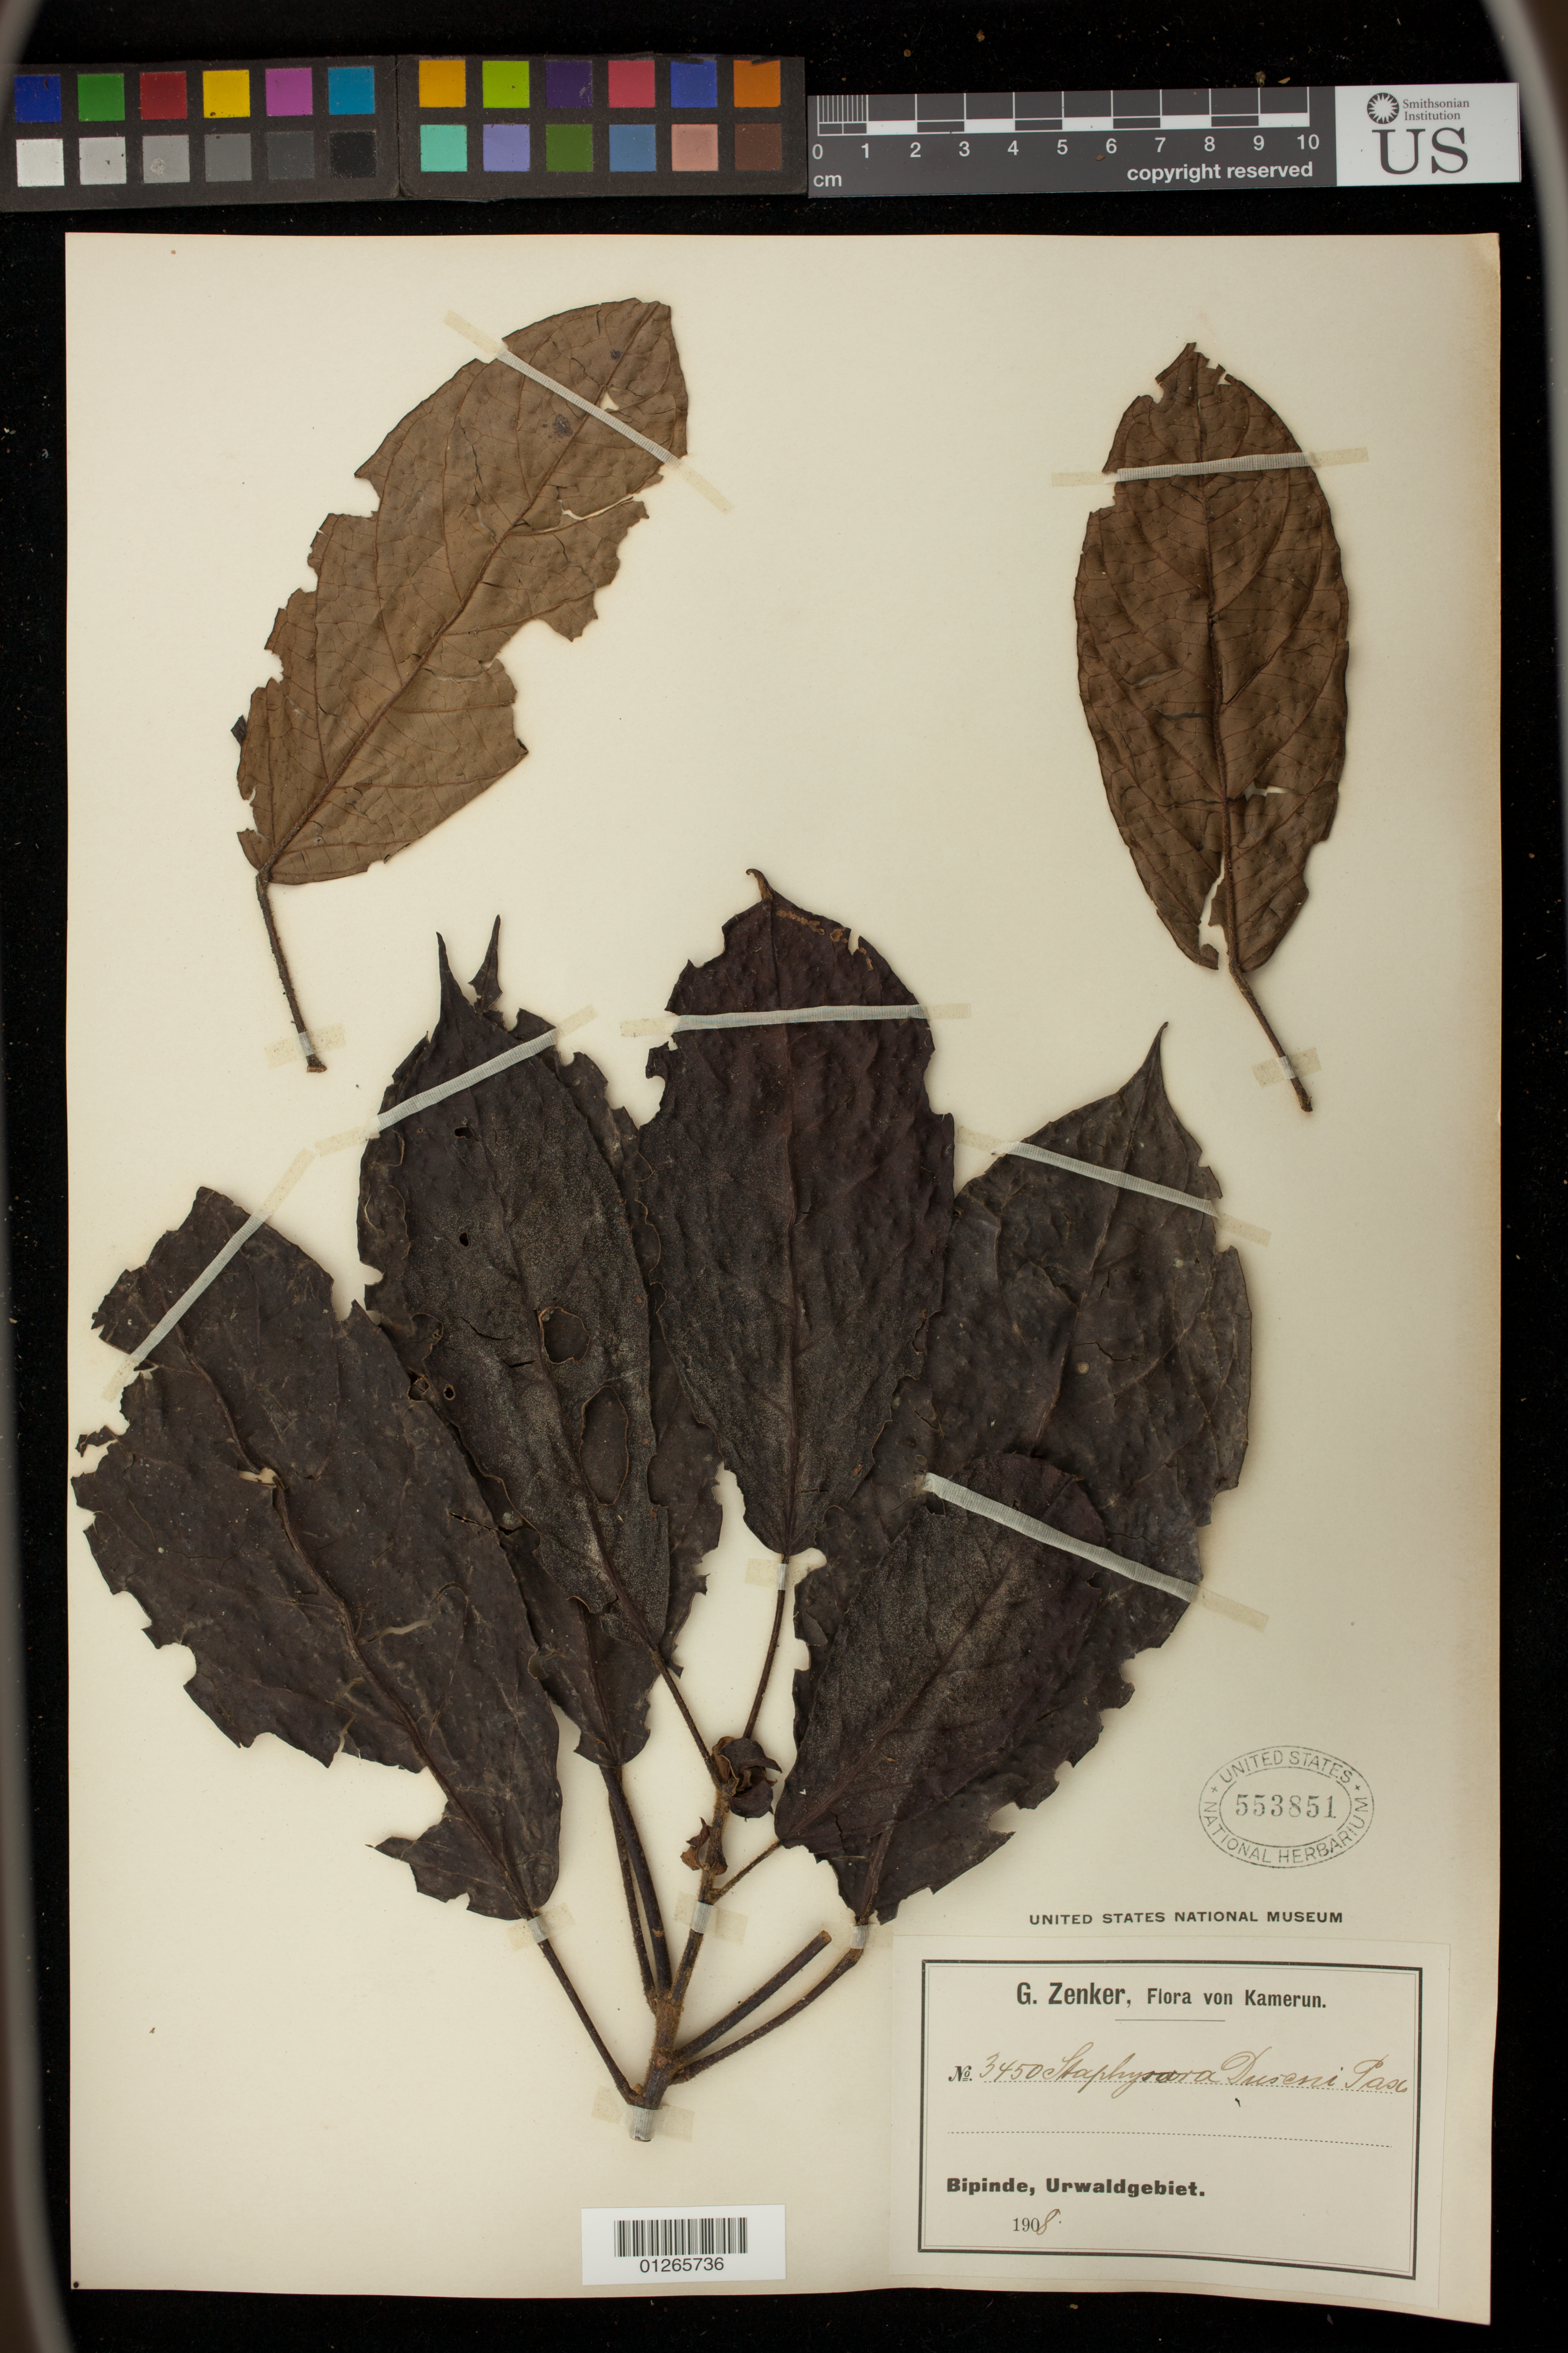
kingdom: Plantae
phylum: Tracheophyta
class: Magnoliopsida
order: Malpighiales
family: Phyllanthaceae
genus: Maesobotrya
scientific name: Maesobotrya klaineana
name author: (Pierre) J. Léonard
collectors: G. A. Zenker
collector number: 3450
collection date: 1908-01-01/1908-12-31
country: Cameroon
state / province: Sud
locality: Bipinde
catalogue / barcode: US 553851